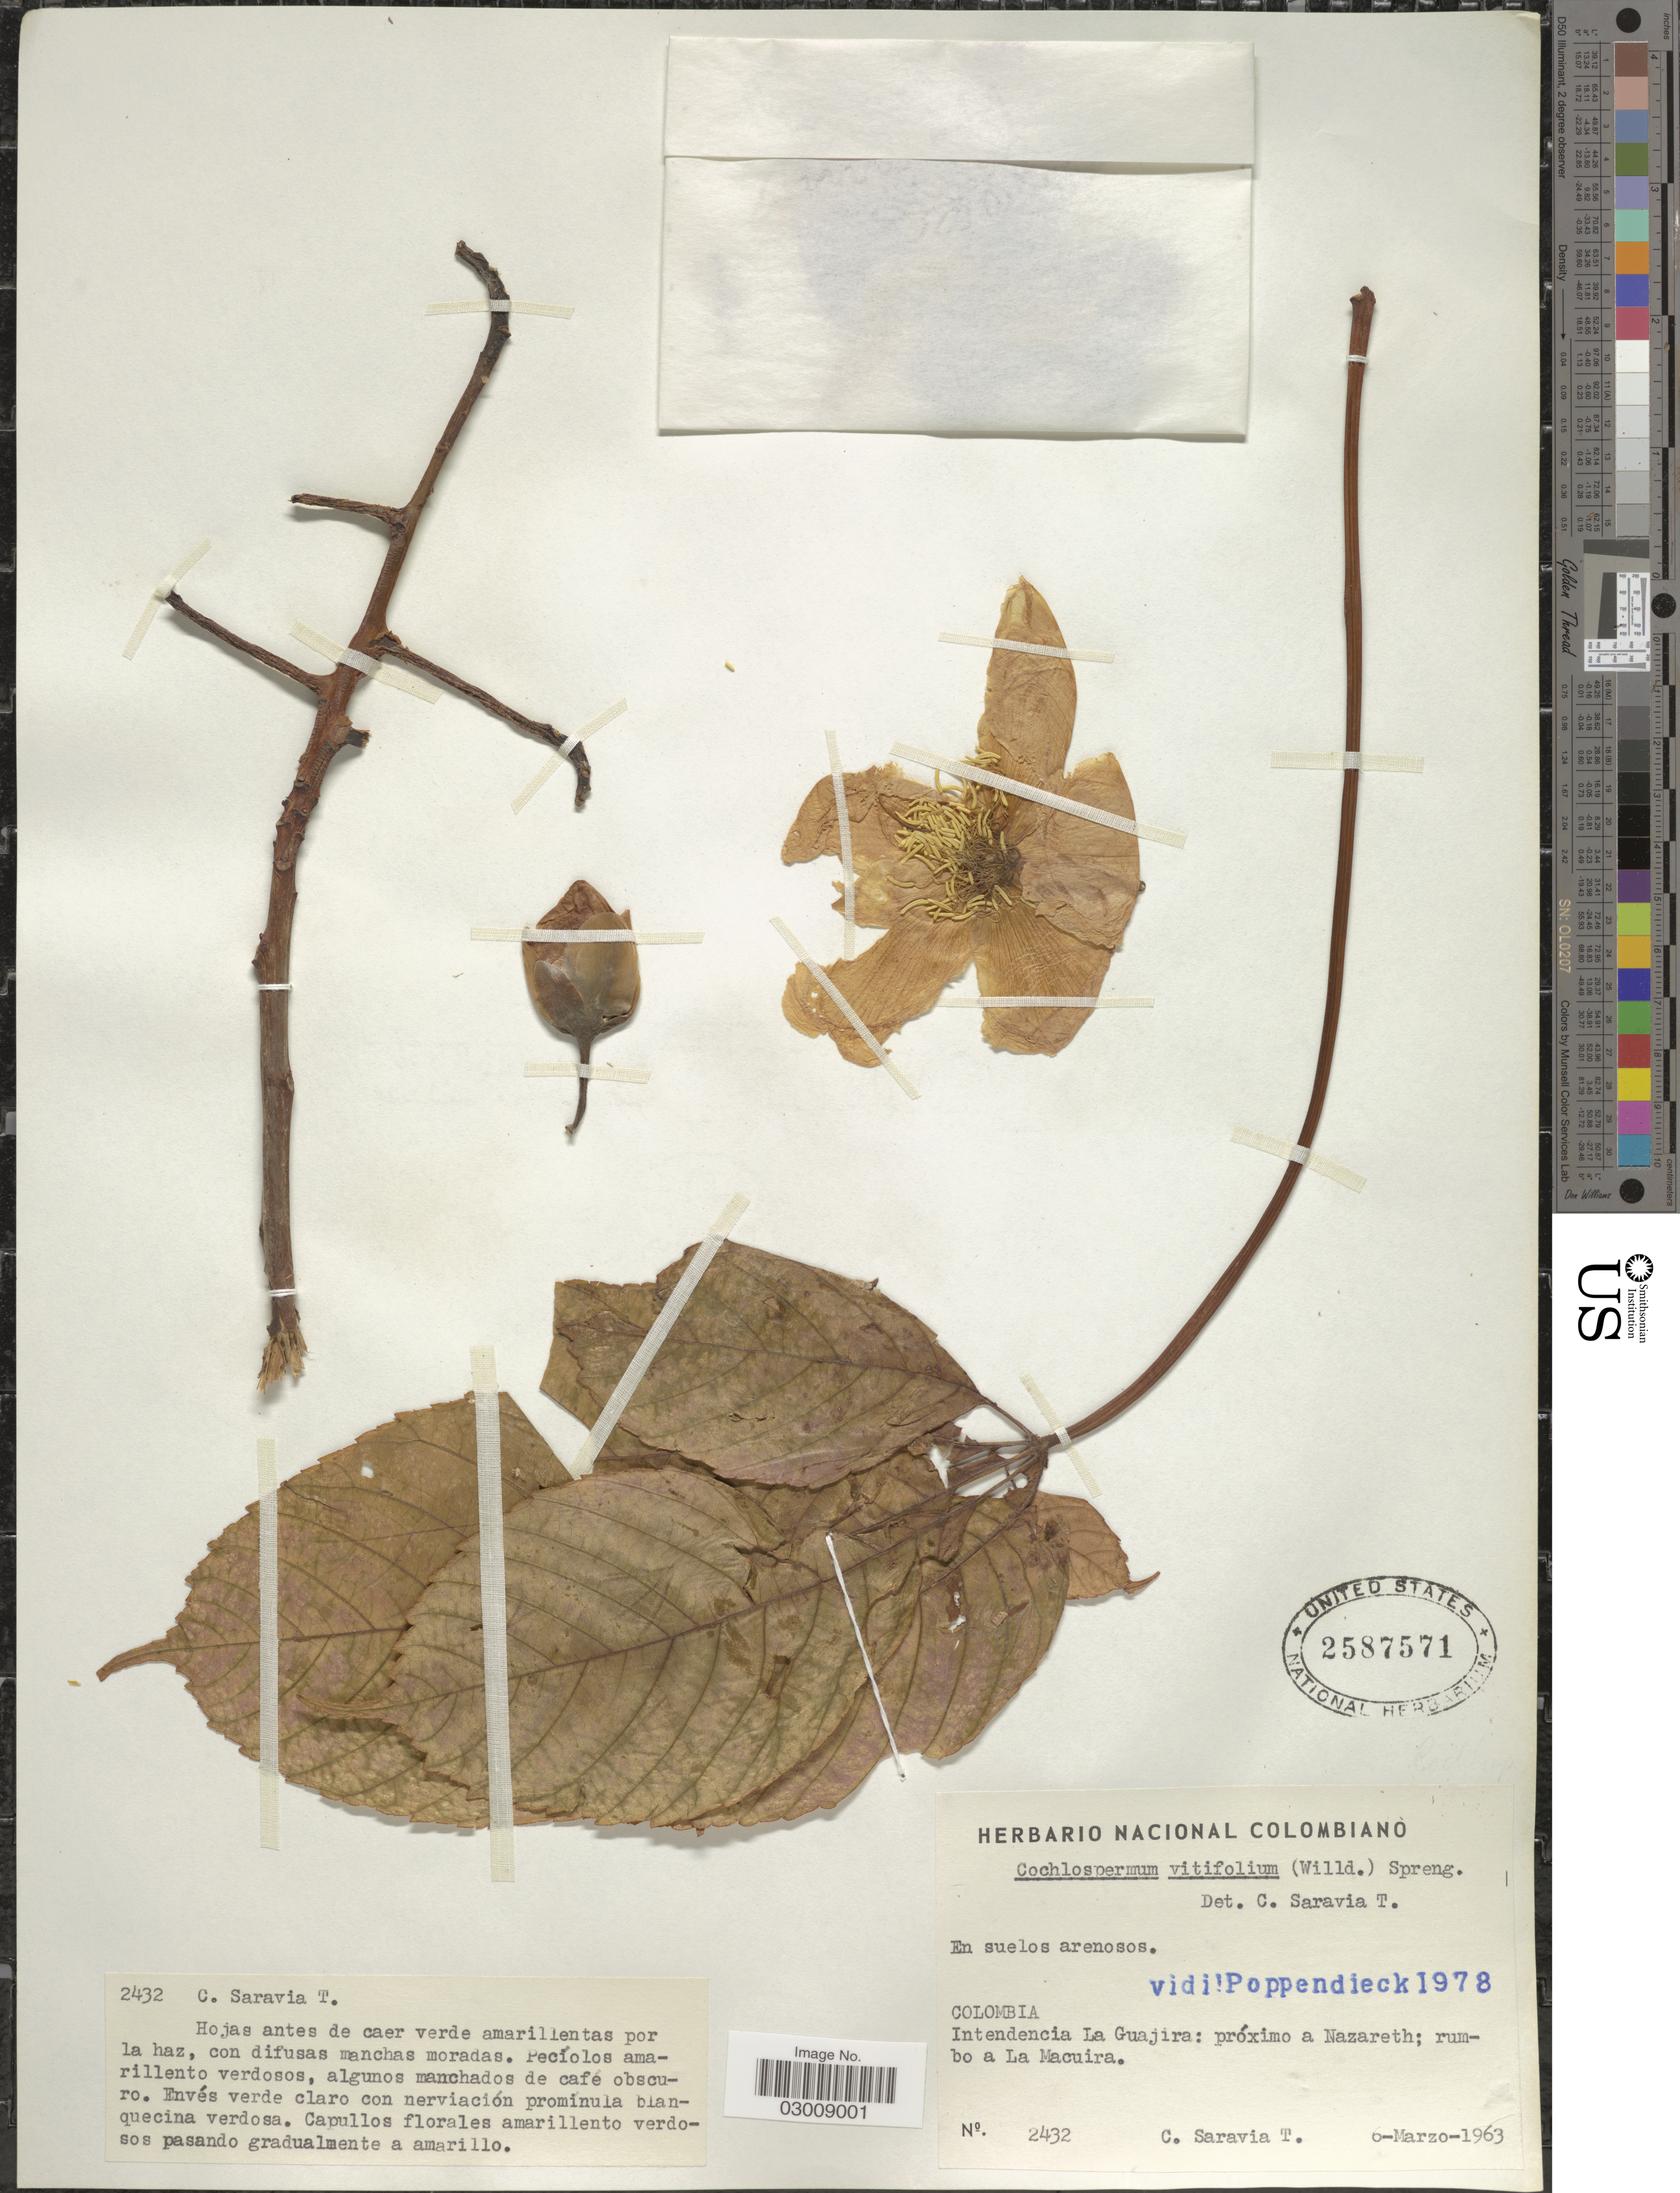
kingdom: Plantae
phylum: Tracheophyta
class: Magnoliopsida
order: Malvales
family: Cochlospermaceae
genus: Cochlospermum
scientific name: Cochlospermum vitifolium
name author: (Willd.) Spreng.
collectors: C. Saravia T.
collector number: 2432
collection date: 1963-03-06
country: Colombia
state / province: La Guajira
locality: Intendencia La Guajira: próximo a Nazareth; rumbo a La Macuira.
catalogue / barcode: US 2587571